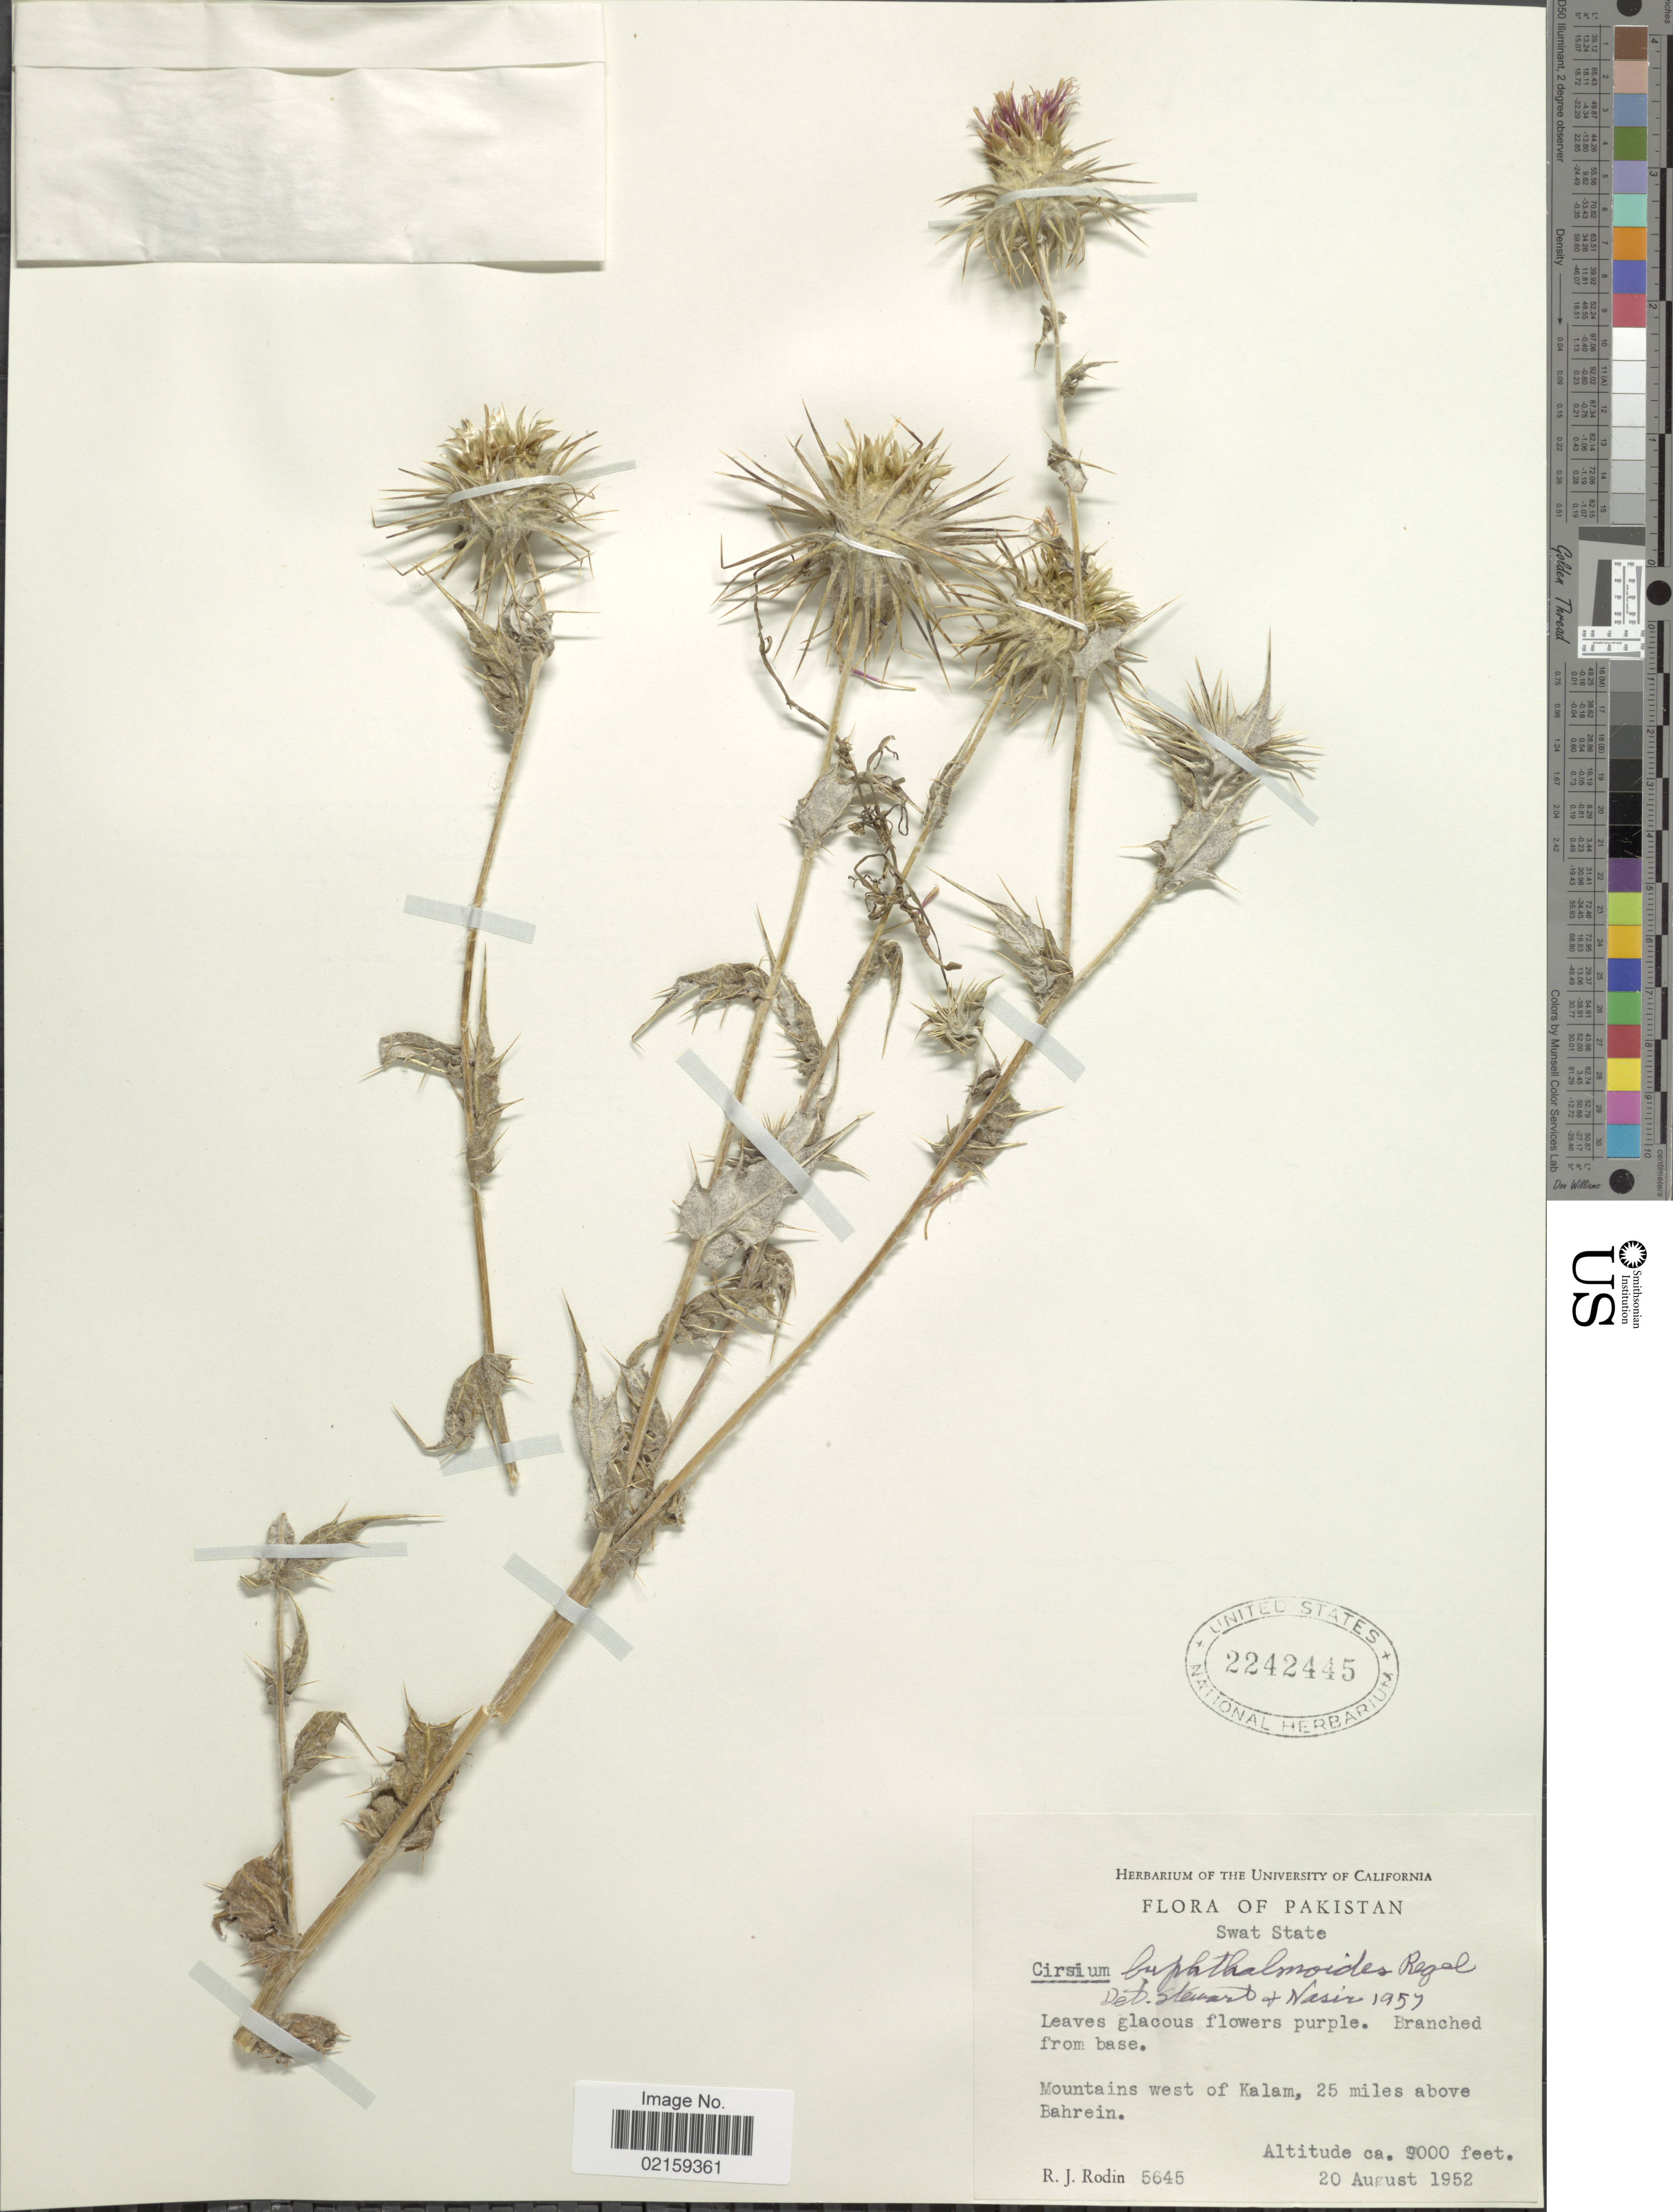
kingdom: Plantae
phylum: Tracheophyta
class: Magnoliopsida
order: Asterales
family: Asteraceae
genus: Cousinia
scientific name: Cousinia buphthalmoides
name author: Regel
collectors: R. J. Rodin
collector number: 5645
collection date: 1952-08-20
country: Pakistan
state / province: Khyber Pakhtunkhwa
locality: Swat State. Mountains west of Kalam, 25 miles above Bahrein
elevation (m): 2743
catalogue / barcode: US 2242445